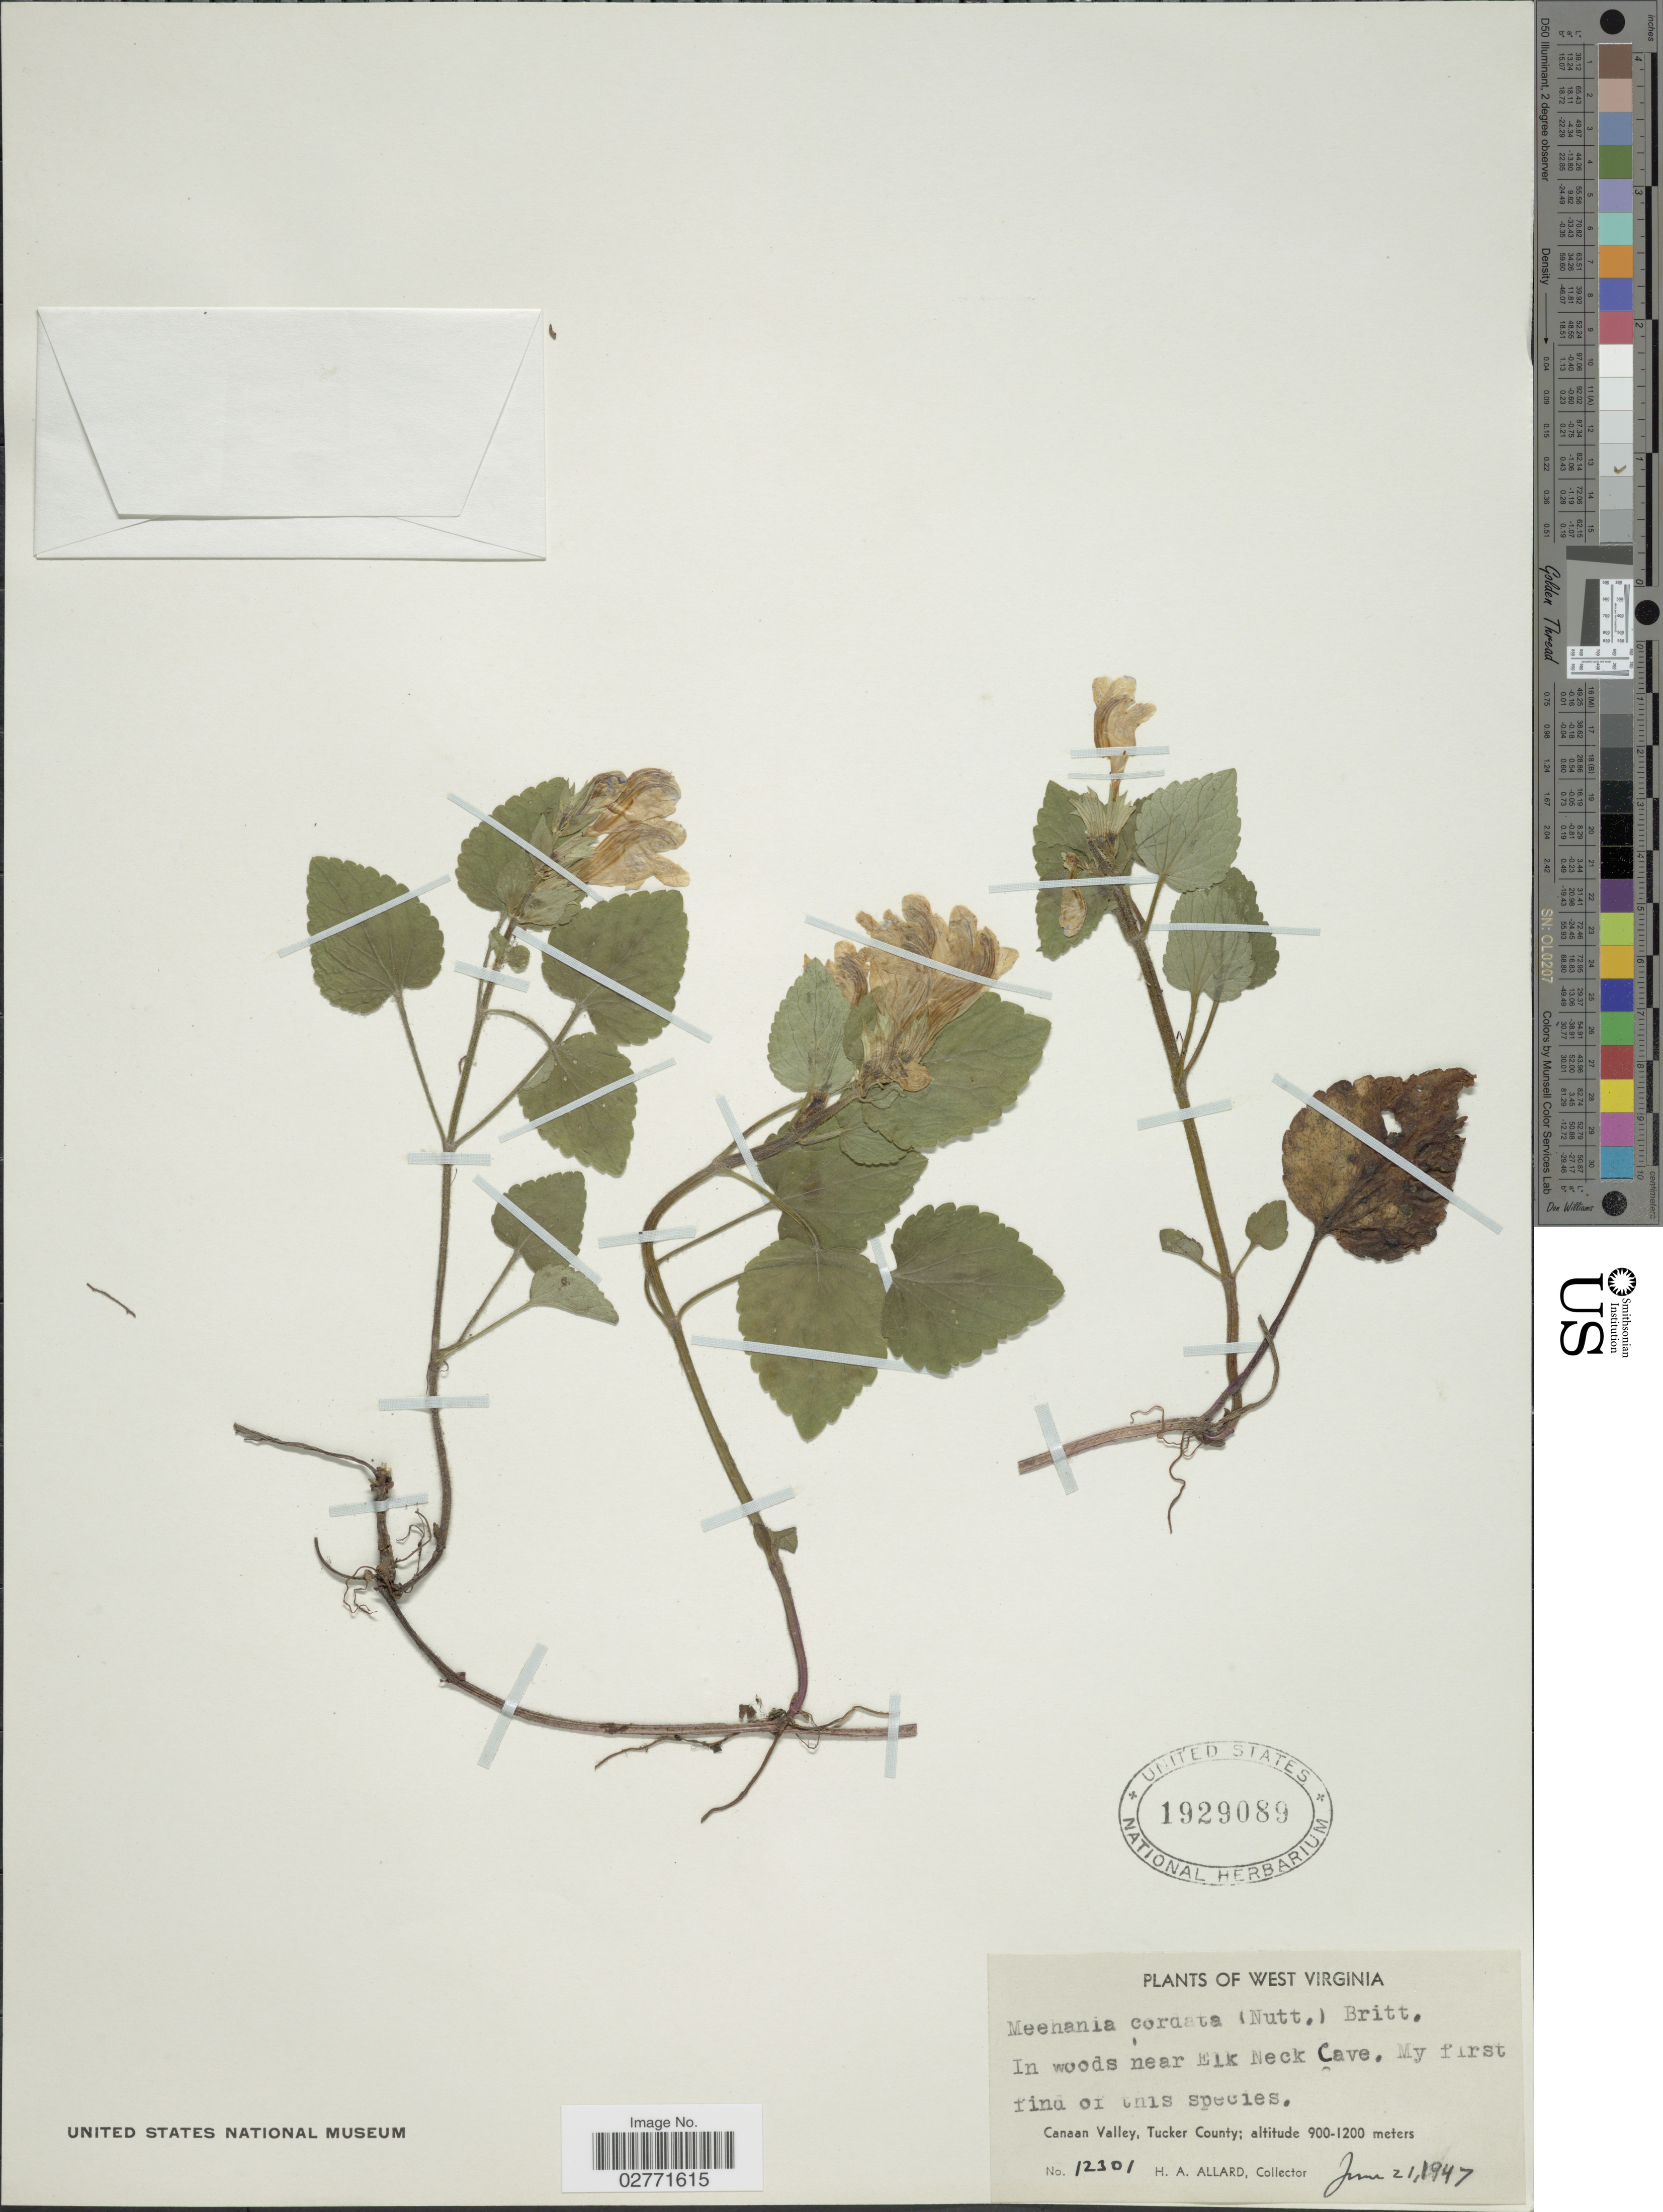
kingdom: Plantae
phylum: Tracheophyta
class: Magnoliopsida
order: Lamiales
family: Lamiaceae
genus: Meehania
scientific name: Meehania cordata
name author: (Nutt.) Britton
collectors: H. A. Allard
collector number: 12301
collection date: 1947-06-21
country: United States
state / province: West Virginia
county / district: Tucker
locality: In woods near Elk Neck Cave, Canaan Valley, Tucker County.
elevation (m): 900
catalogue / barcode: US 1929089